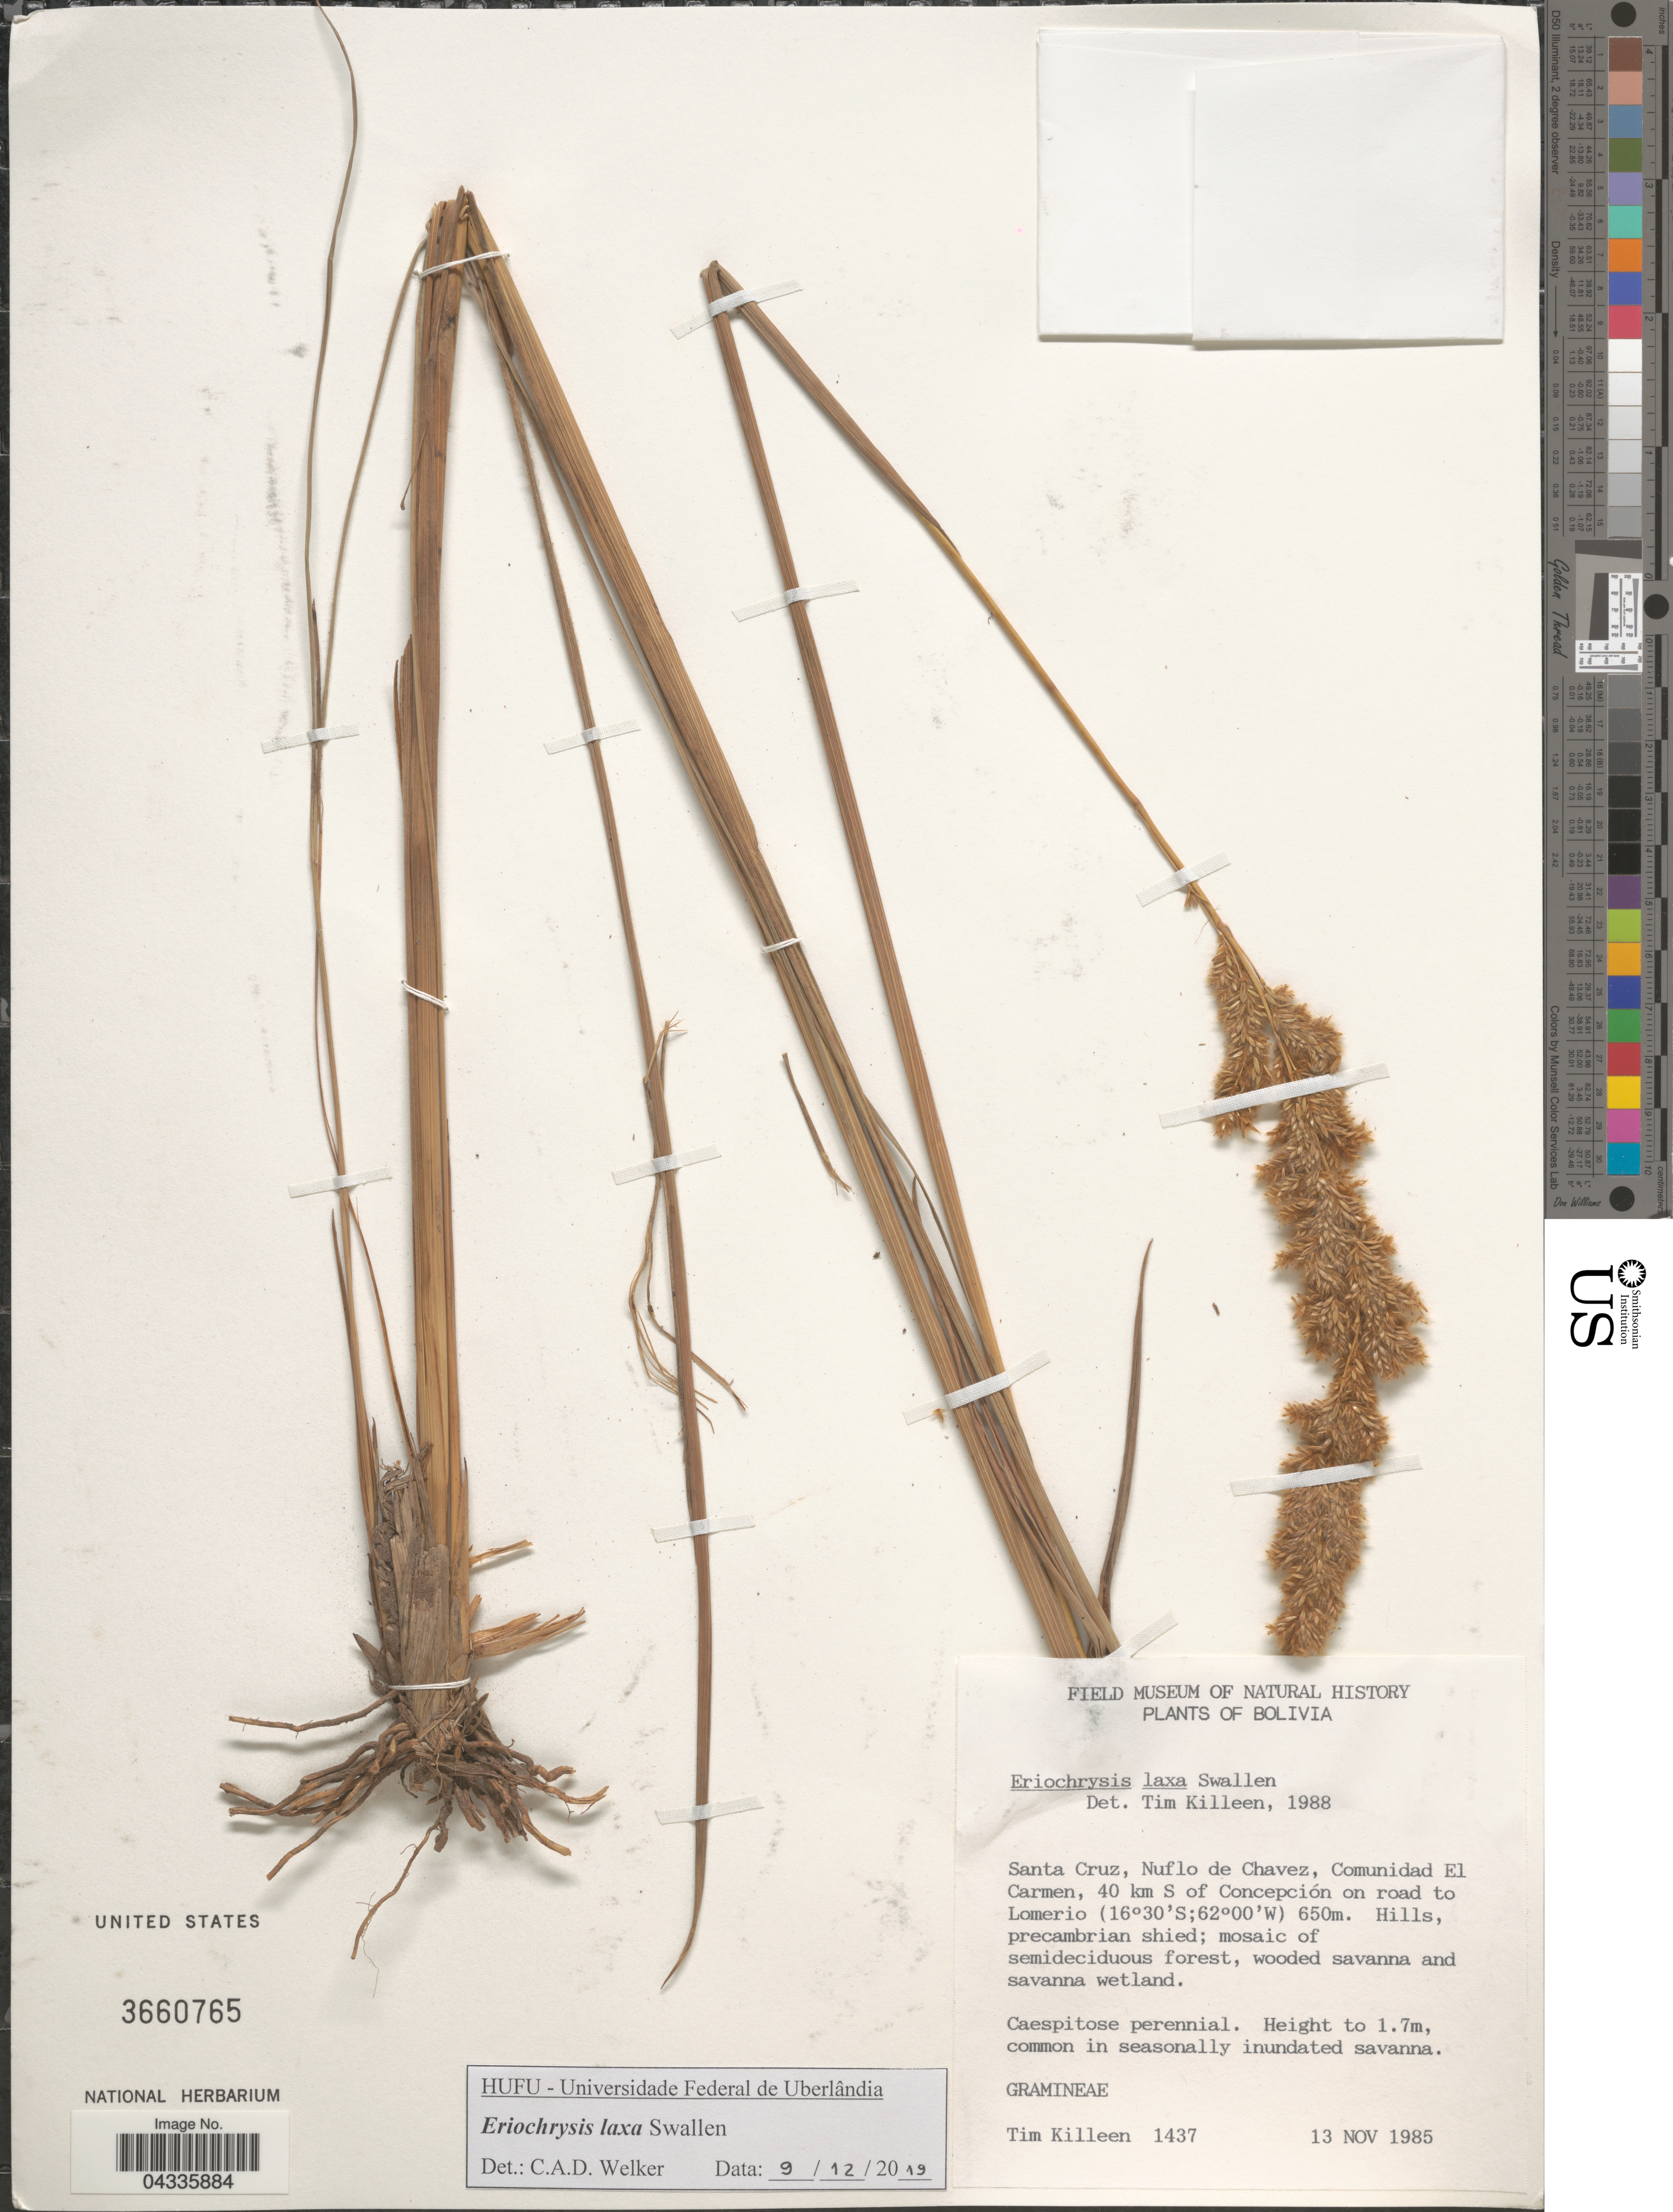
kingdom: Plantae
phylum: Tracheophyta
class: Liliopsida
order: Poales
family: Poaceae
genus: Eriochrysis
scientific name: Eriochrysis laxa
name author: Swallen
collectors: T. J. Killeen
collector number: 1437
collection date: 1985-11-13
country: Bolivia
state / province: Santa Cruz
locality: Nuflo de Chavez, Comunidad El Carmen, 40 km S of Concepción on road to Lomerio.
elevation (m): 650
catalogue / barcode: US 3660765